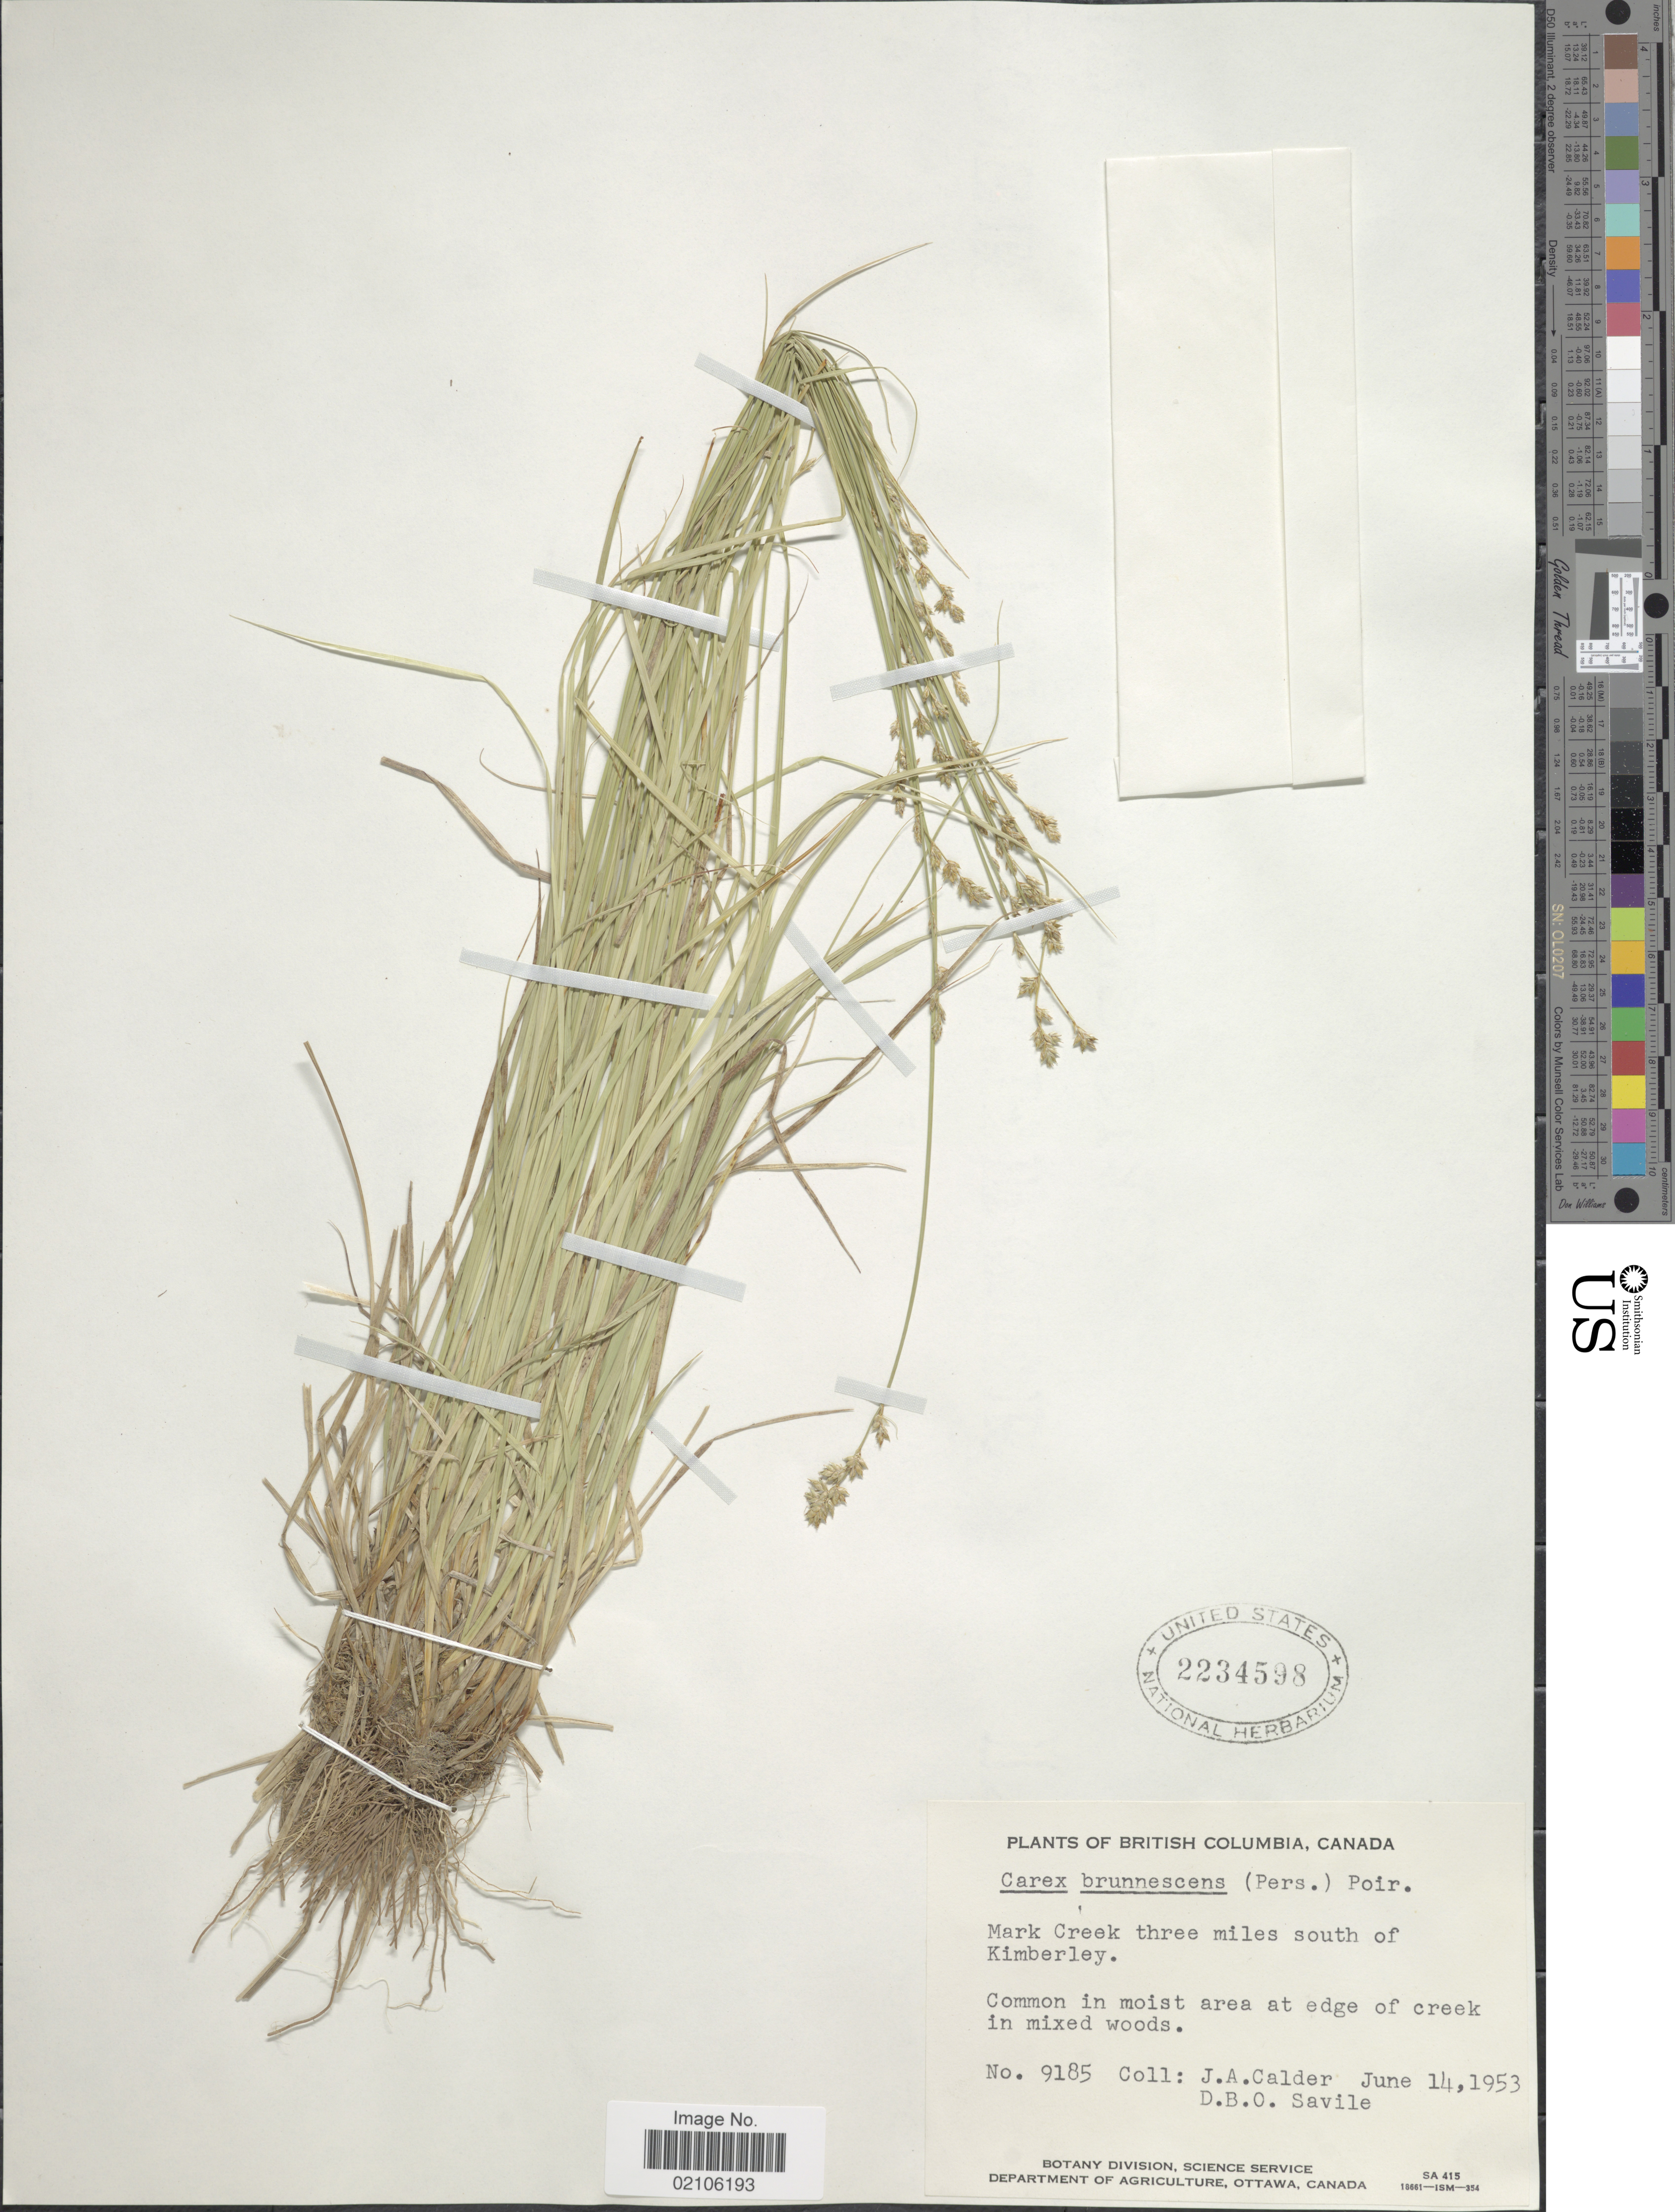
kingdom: Plantae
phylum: Tracheophyta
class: Liliopsida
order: Poales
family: Cyperaceae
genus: Carex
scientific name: Carex brunnescens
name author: (Pers.) Poir.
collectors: J. A. Calder & D. Savile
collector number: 9185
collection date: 1953-06-14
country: Canada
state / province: British Columbia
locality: Mark Creek three miles south of Kimberley, in moist area at edge of creek in mixed woods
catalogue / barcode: US 2234598